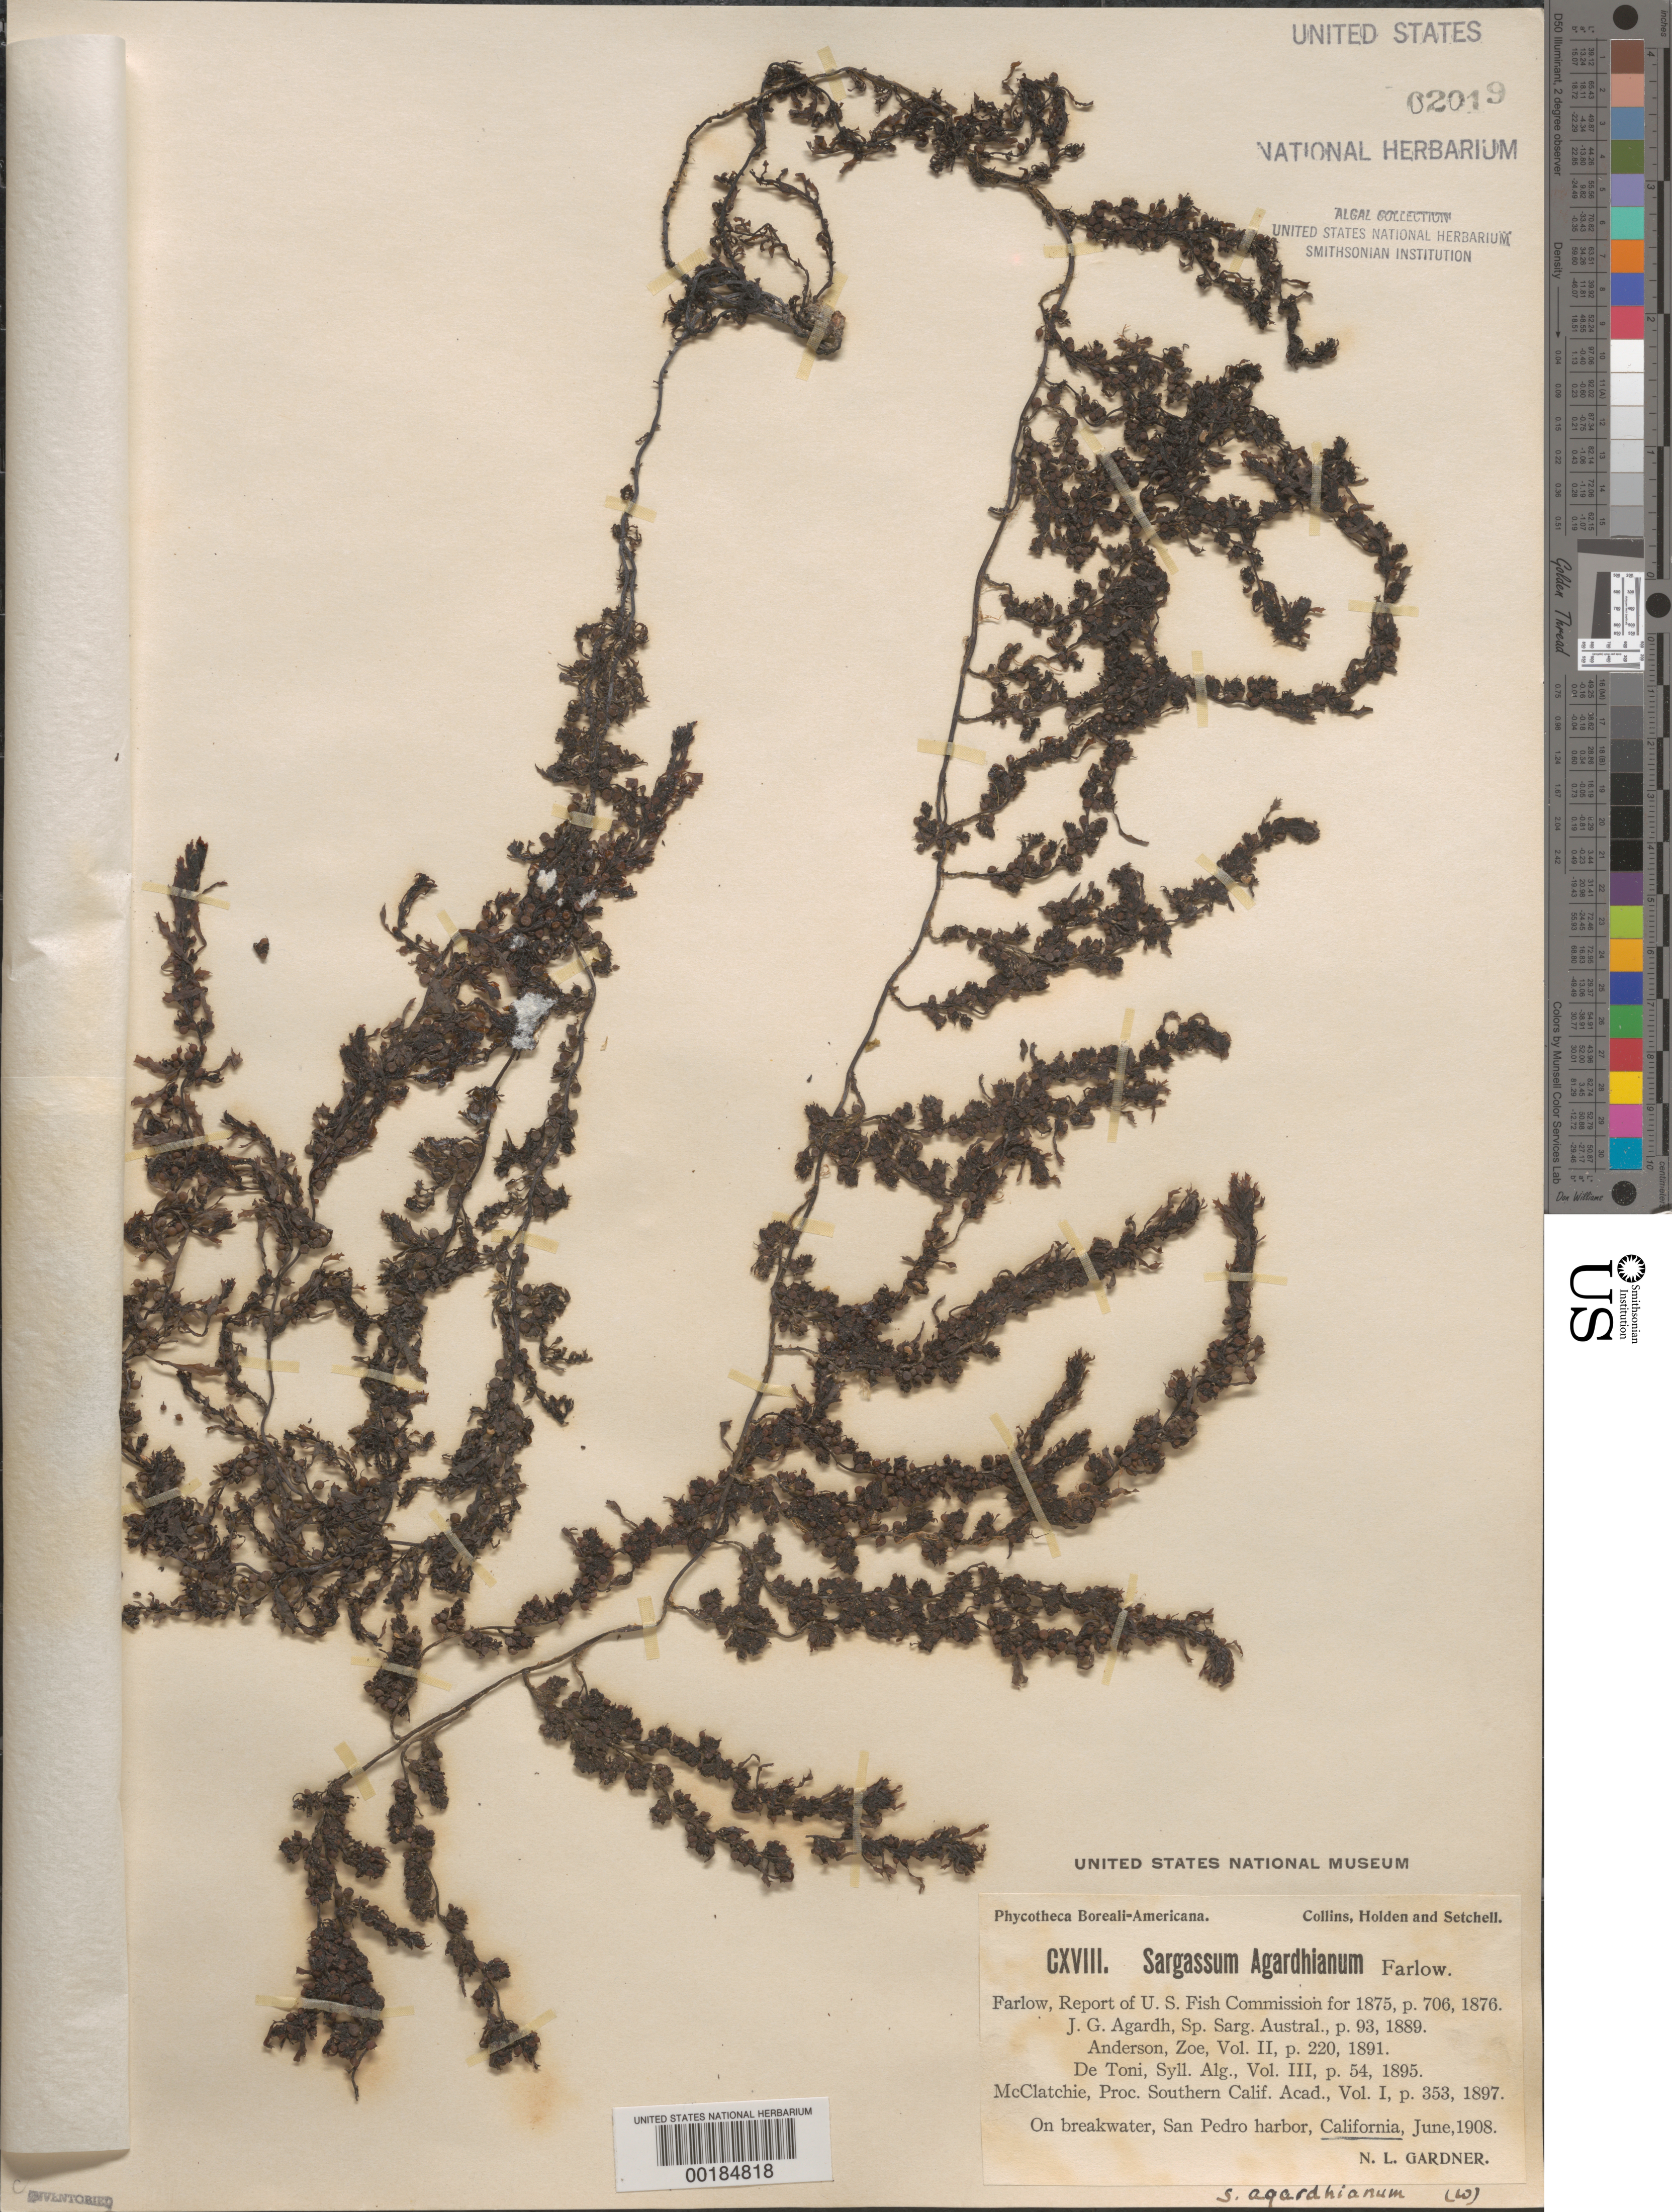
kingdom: Chromista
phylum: Ochrophyta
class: Phaeophyceae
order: Fucales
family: Sargassaceae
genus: Sargassum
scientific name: Sargassum agardhianum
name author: Farl. in J. Agardh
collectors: N. Gardner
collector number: PB-A Cxviii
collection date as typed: Jun 1908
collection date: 1908-06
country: United States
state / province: California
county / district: Los Angeles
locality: San Pedro Harbor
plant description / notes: Collins, Holden & Setchell, Phycotheca Boreali-Americana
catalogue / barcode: US 2019